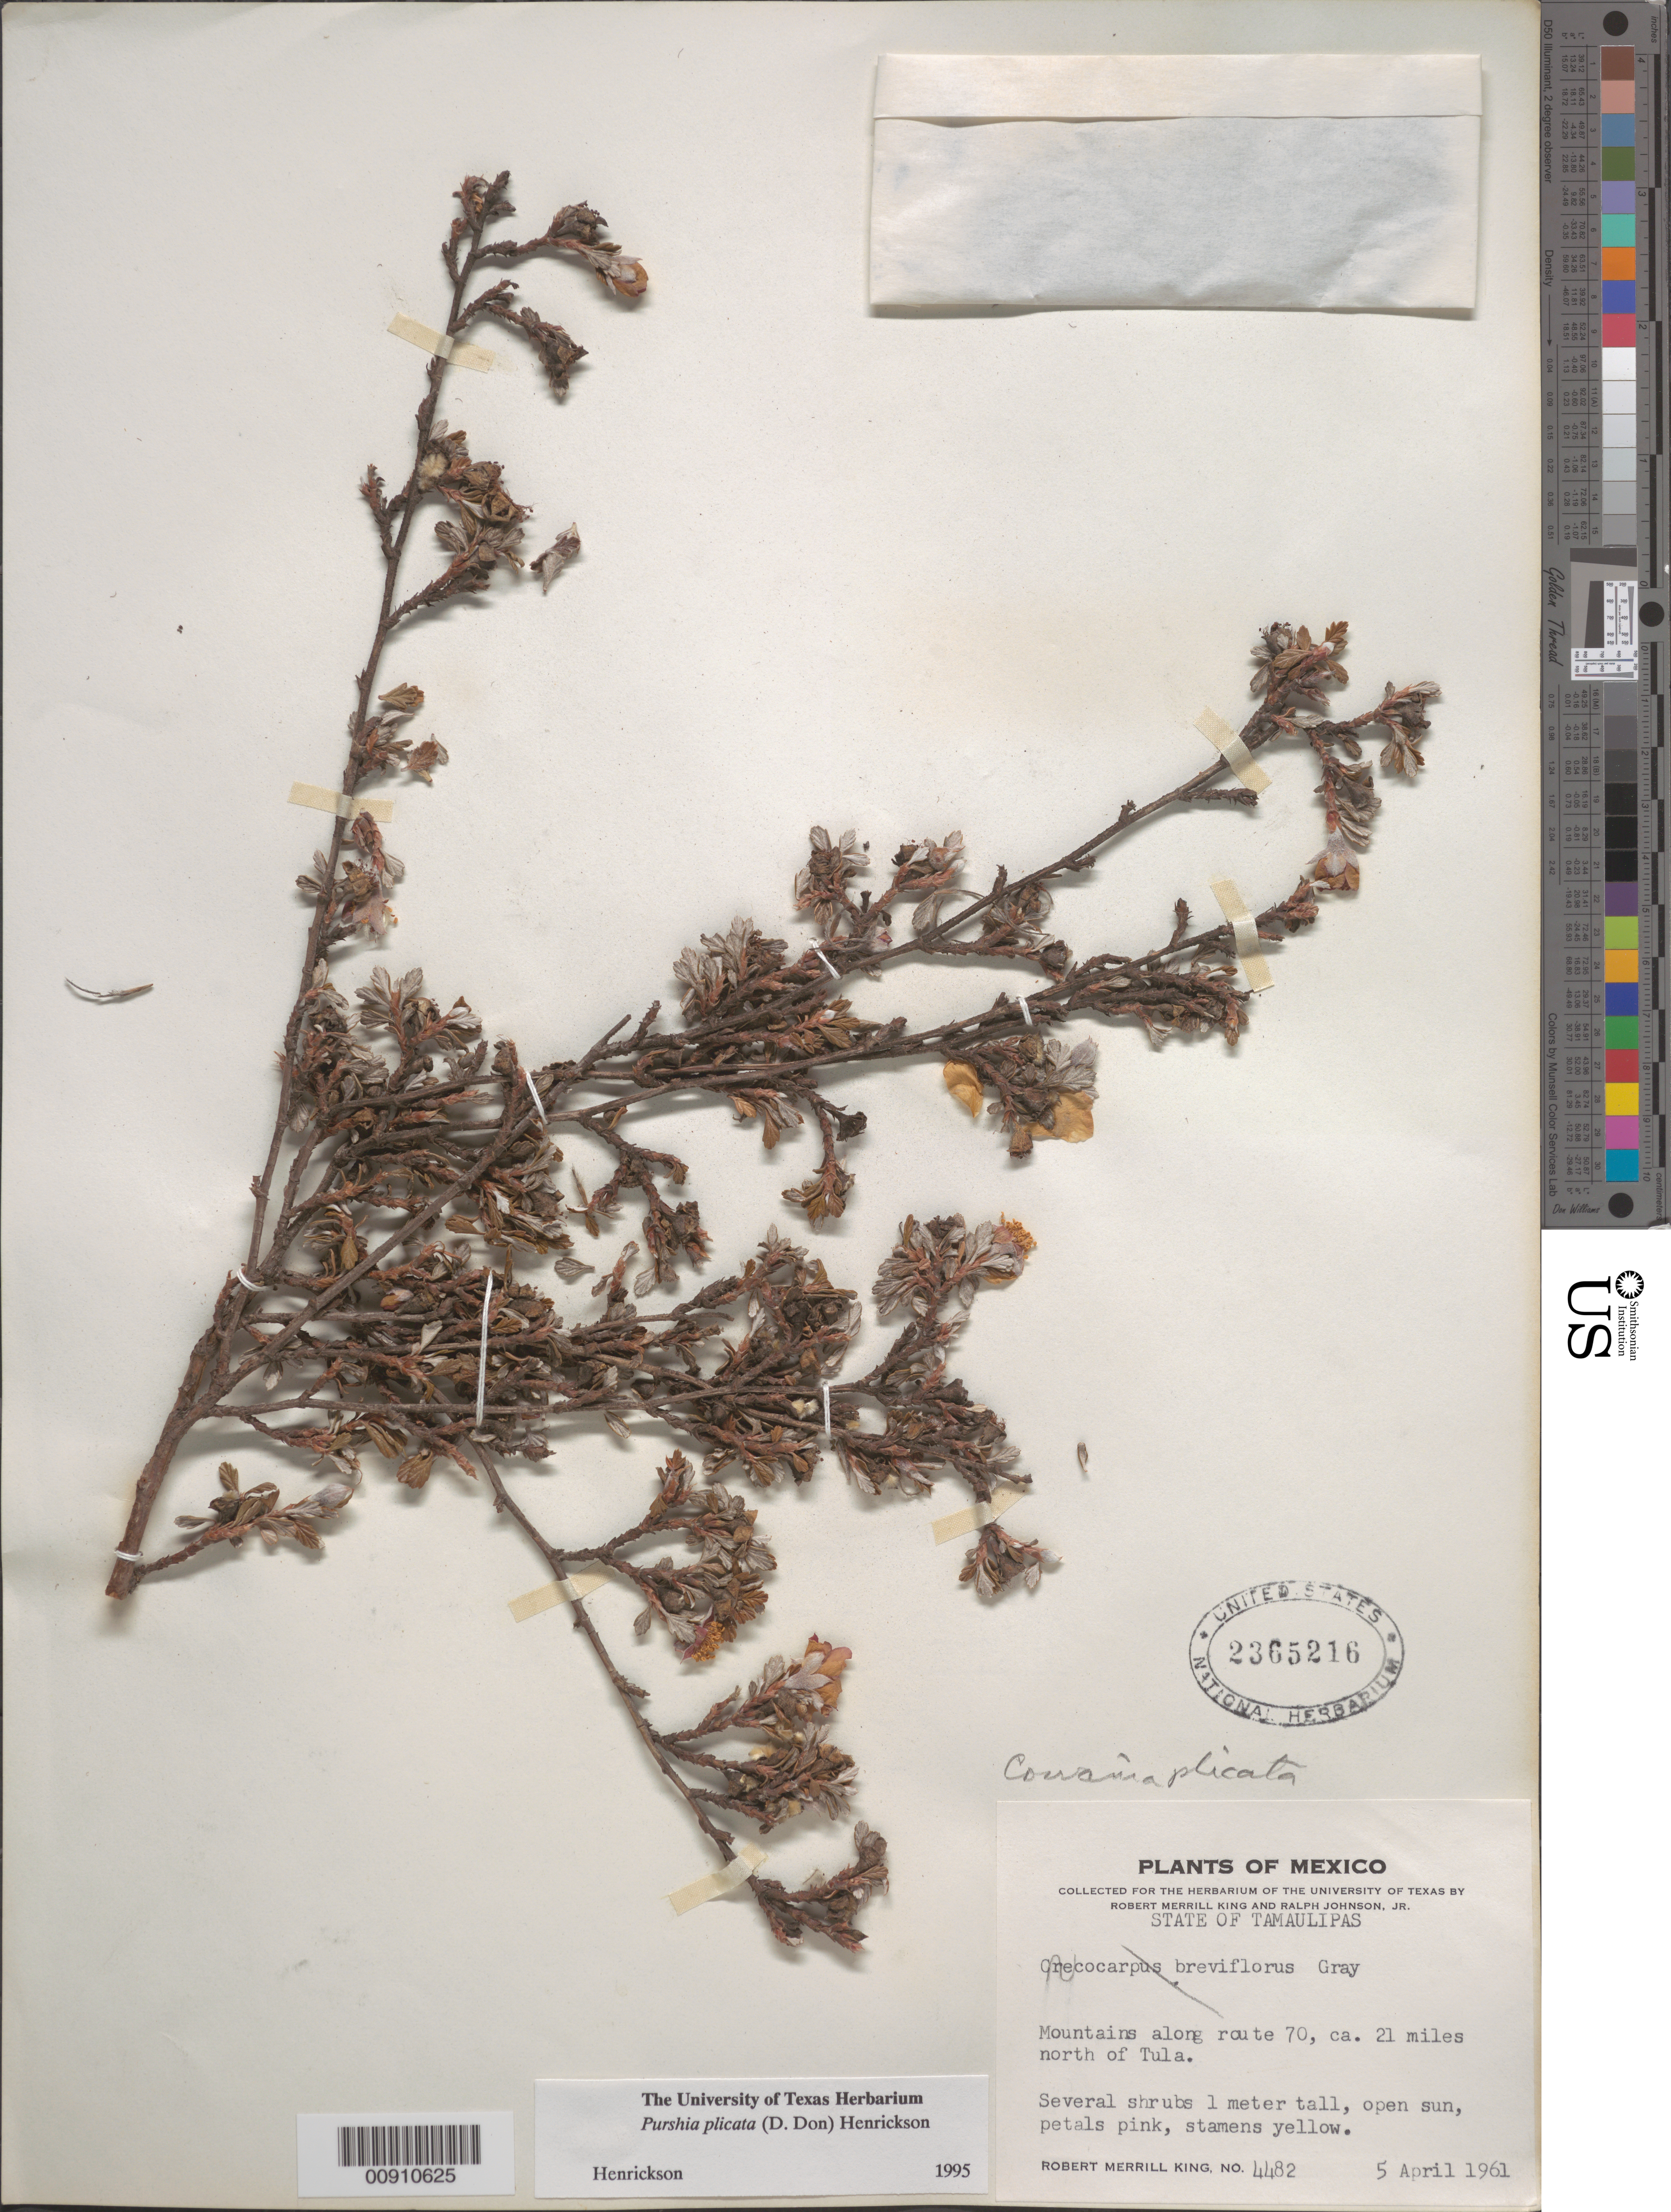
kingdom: Plantae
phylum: Tracheophyta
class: Magnoliopsida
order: Rosales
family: Rosaceae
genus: Purshia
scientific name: Purshia plicata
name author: (D. Don) Henrickson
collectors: R. M. King & R. Johnson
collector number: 4482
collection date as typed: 05 Apr 1961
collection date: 1961-04-05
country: Mexico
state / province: Tamaulipas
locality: Mountains along route 70, ca. 21 miles north of Tula.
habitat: Mountains, open sun.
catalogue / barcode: US 2365216